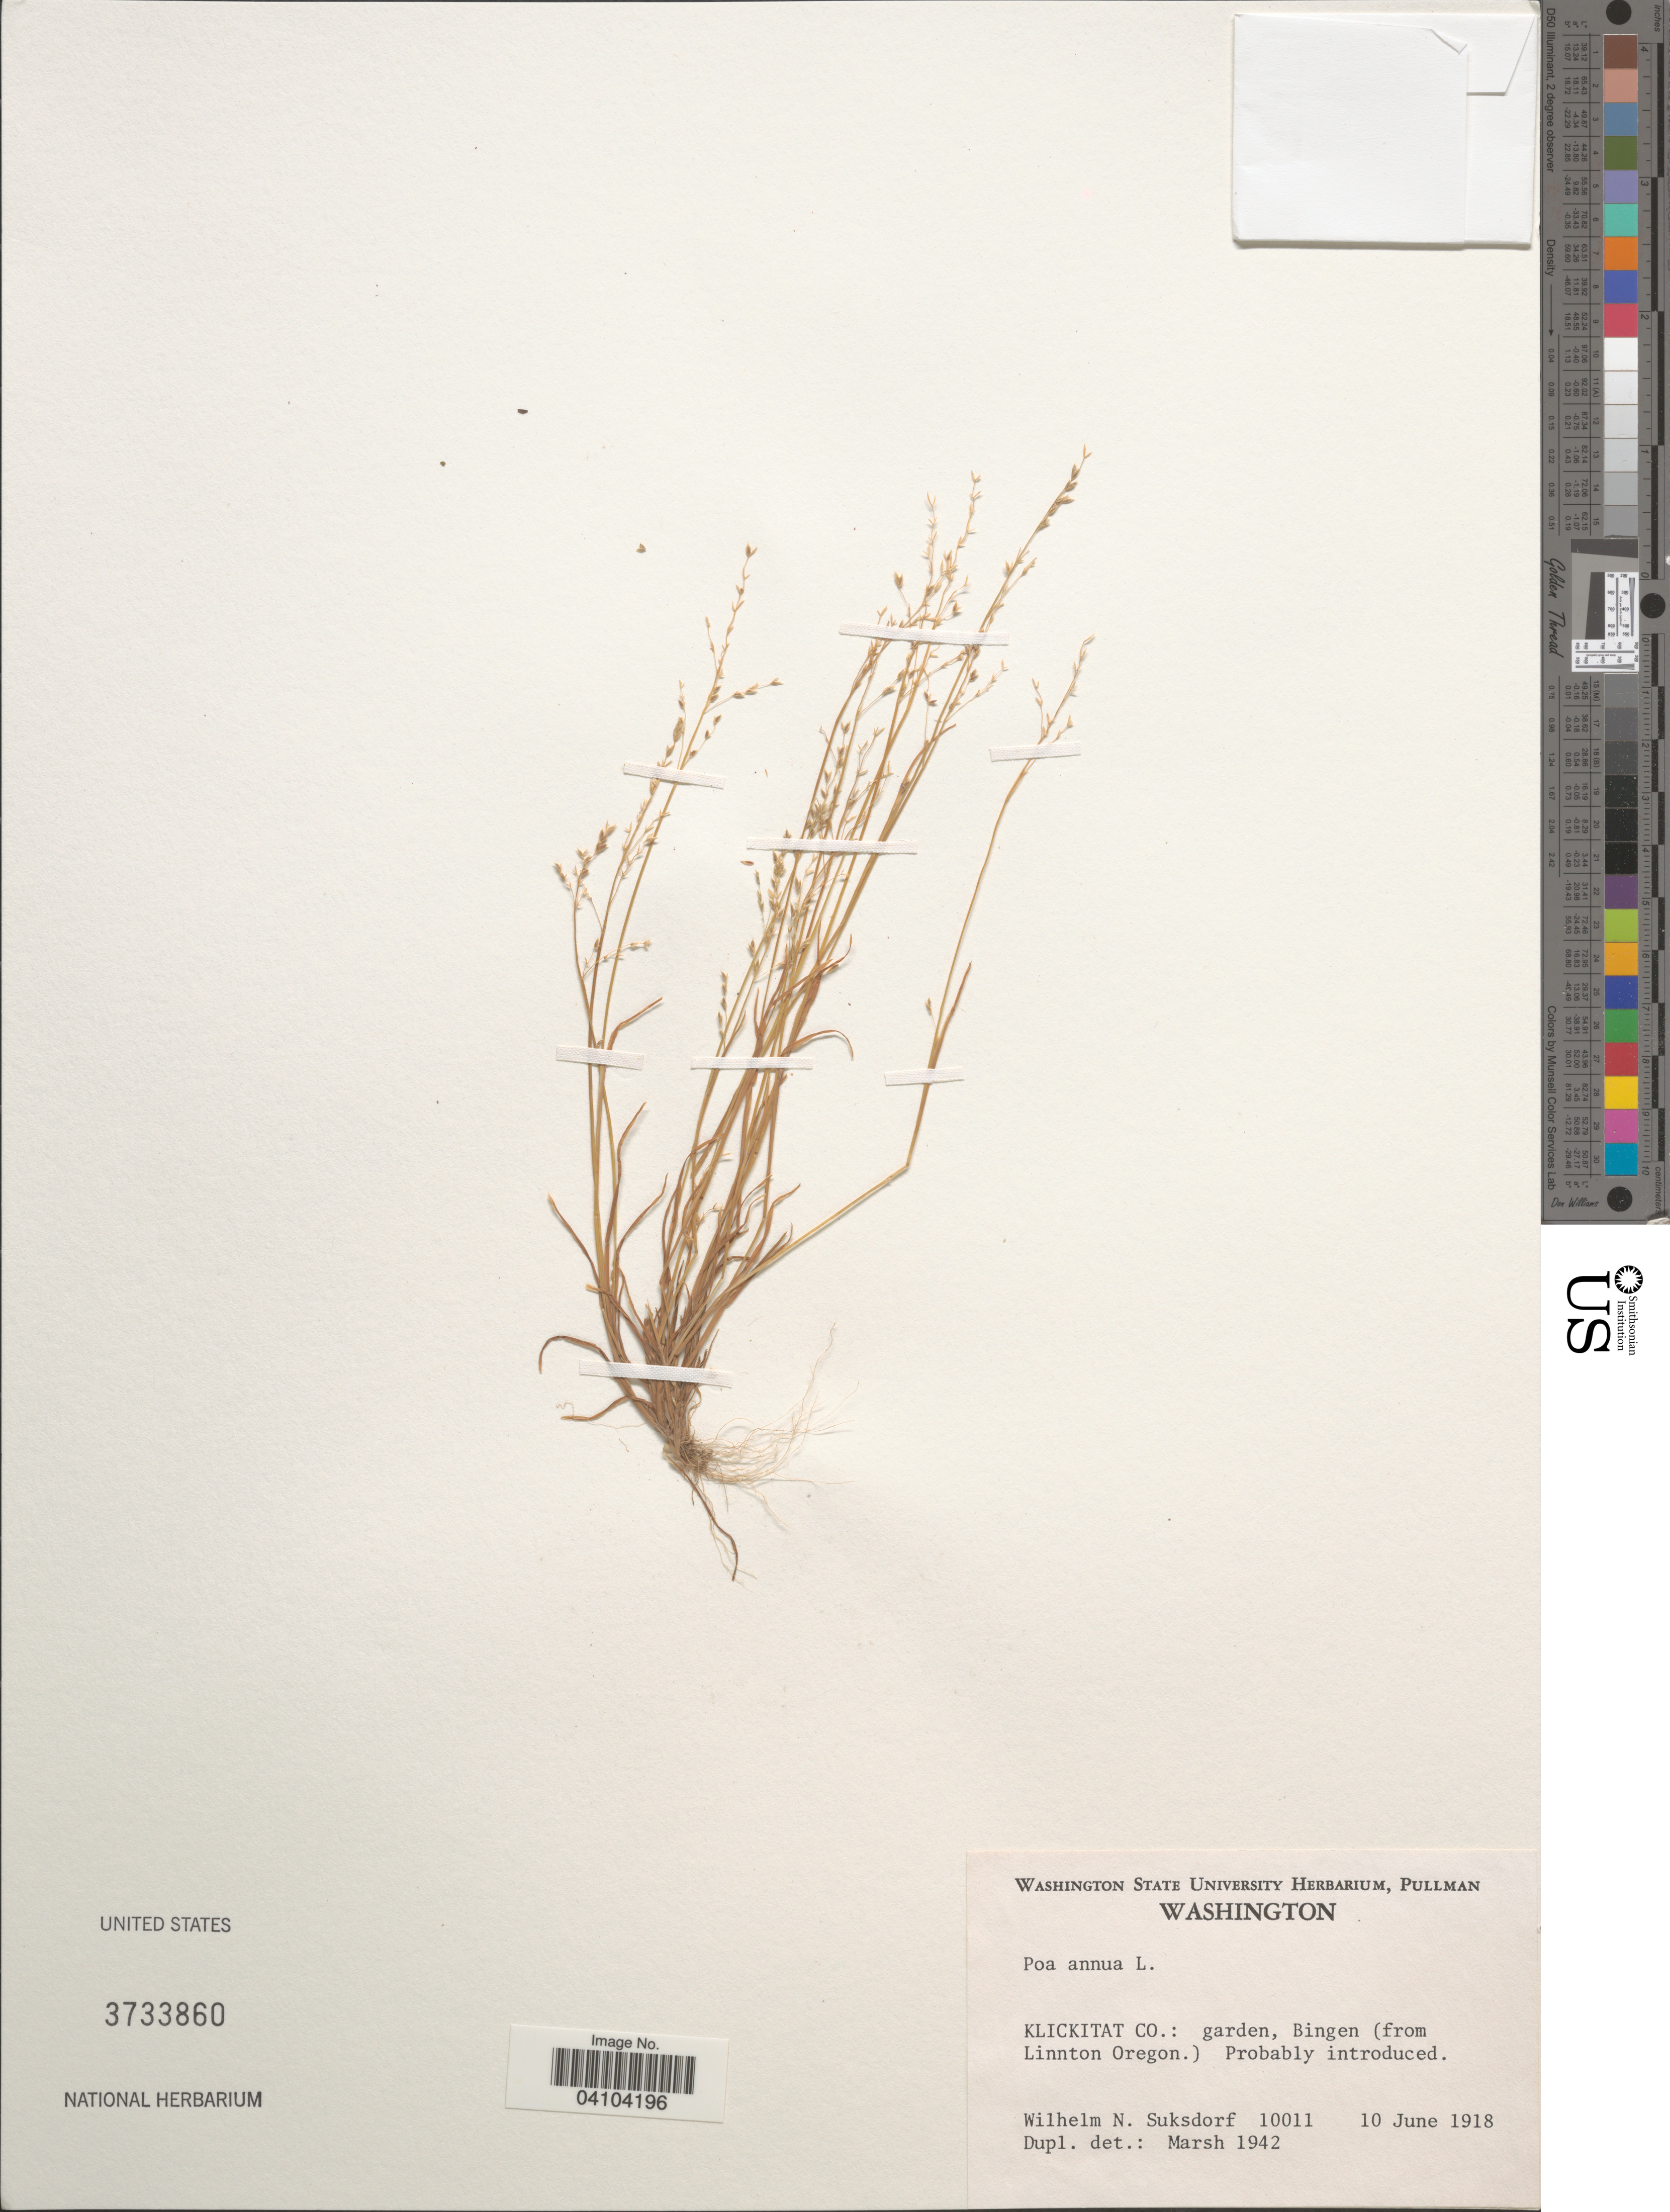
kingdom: Plantae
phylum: Tracheophyta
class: Liliopsida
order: Poales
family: Poaceae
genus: Poa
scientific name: Poa annua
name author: L.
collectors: W. N. Suksdorf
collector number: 10011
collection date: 1918-06-10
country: United States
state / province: Washington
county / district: Klickitat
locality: Klickitat Co.: garden, Bingen (from Linnton Oregon).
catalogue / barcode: US 3733860